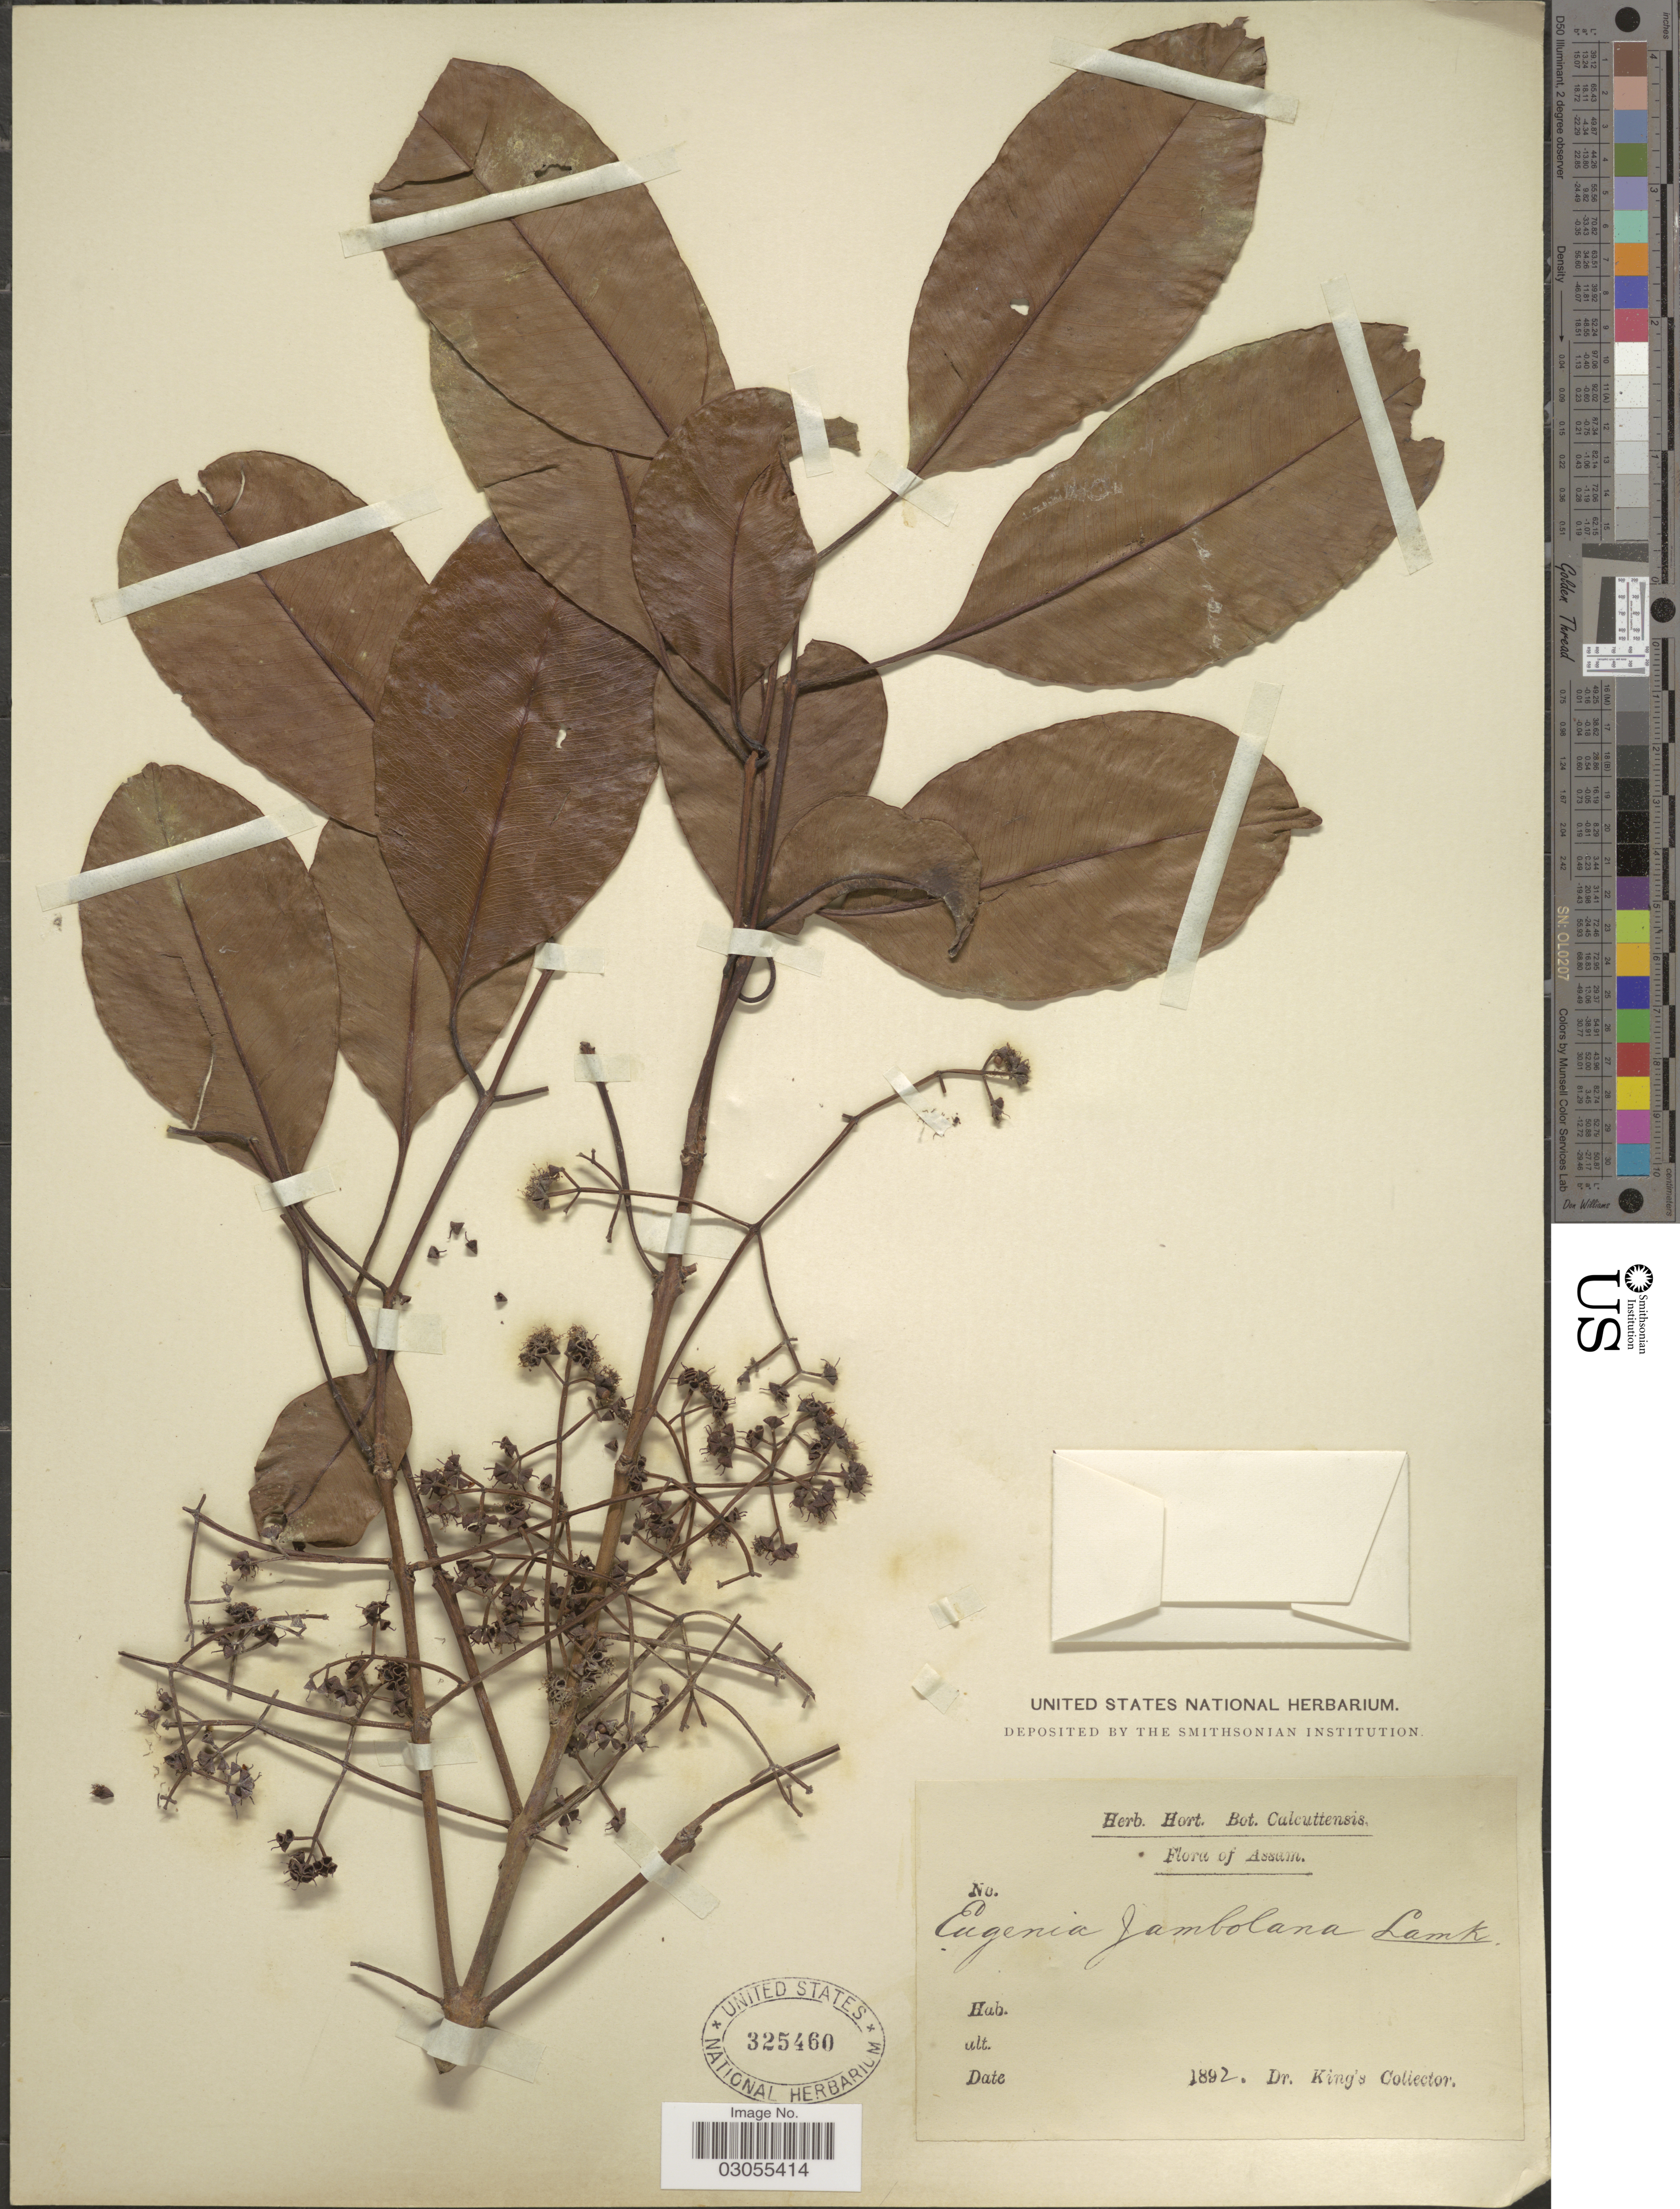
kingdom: Plantae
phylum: Tracheophyta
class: Magnoliopsida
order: Myrtales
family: Myrtaceae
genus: Syzygium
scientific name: Syzygium cumini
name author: (L.) Skeels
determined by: Strong, Mark T., (BOT), Smithsonian Institution - National Museum of Natural History (UNITED STATES)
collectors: Dr. King's collector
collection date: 1892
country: India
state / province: Assam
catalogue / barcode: US 325460